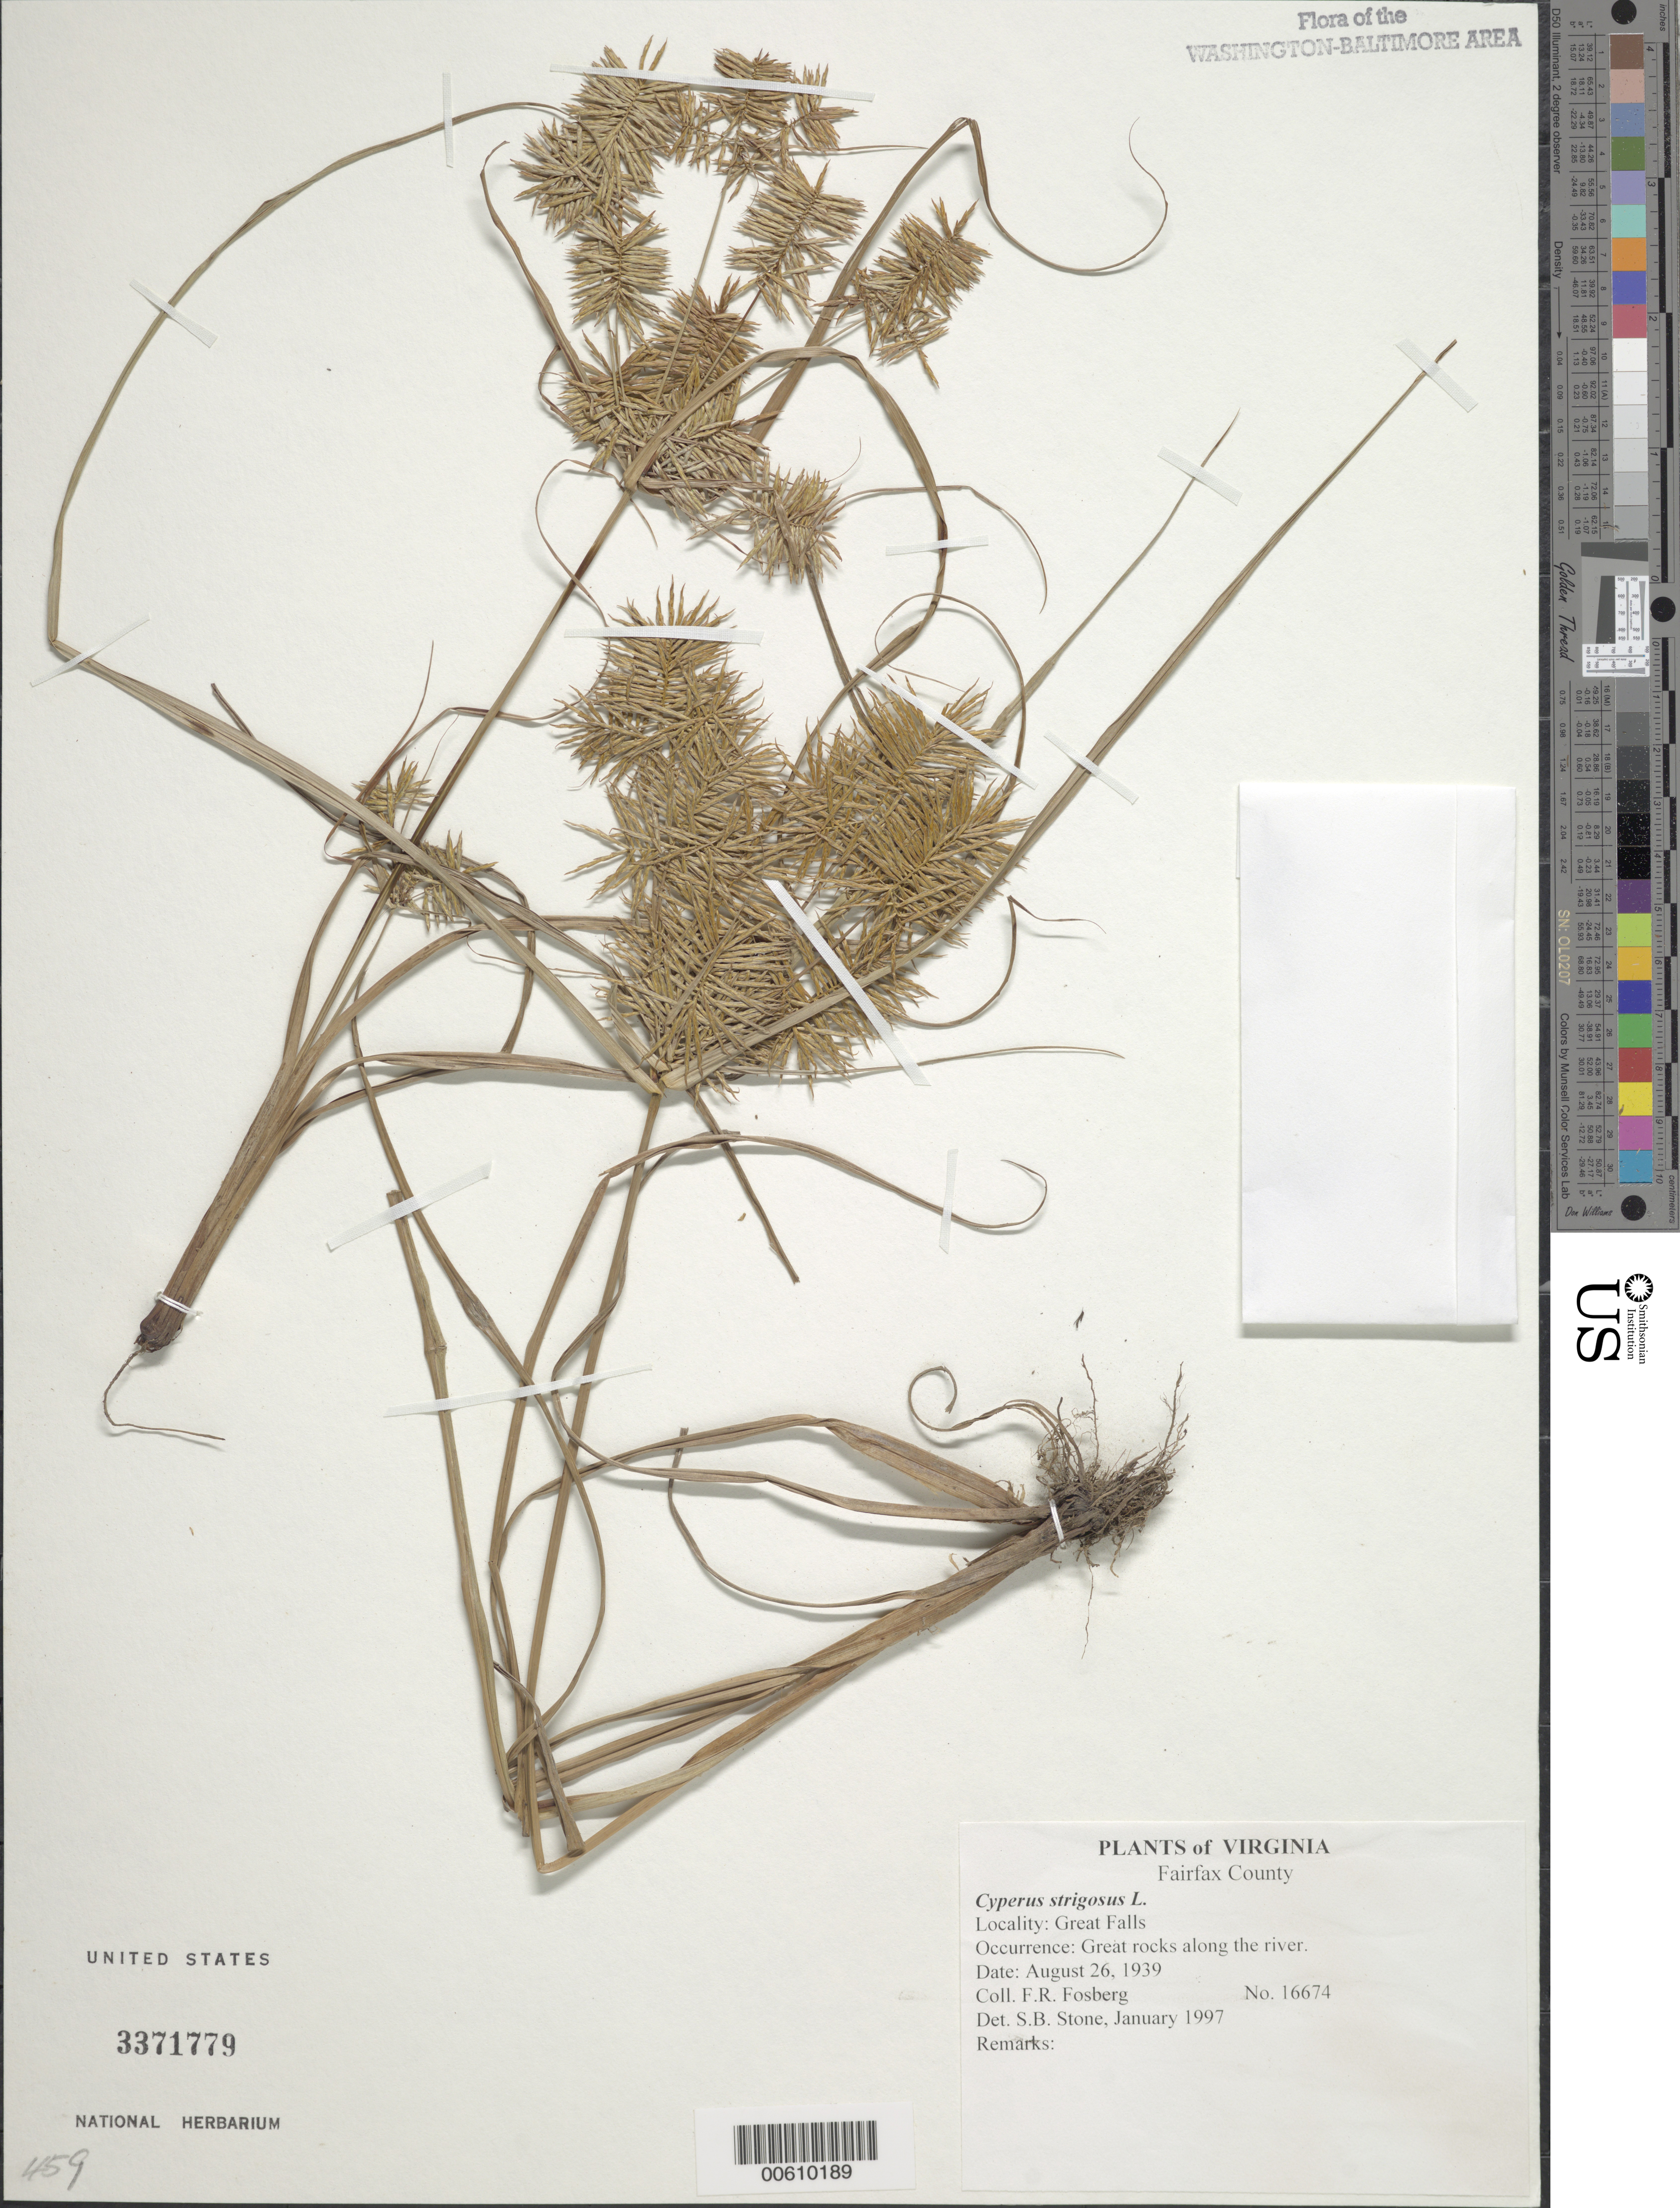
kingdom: Plantae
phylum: Tracheophyta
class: Liliopsida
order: Poales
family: Cyperaceae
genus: Cyperus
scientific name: Cyperus strigosus L.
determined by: Stone, S. B.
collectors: F. R. Fosberg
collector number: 16674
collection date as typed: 26 Aug 1939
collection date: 1939-08-26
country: United States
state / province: Virginia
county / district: Fairfax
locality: Great Falls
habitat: Great rocks along the river.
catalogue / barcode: US 3371779